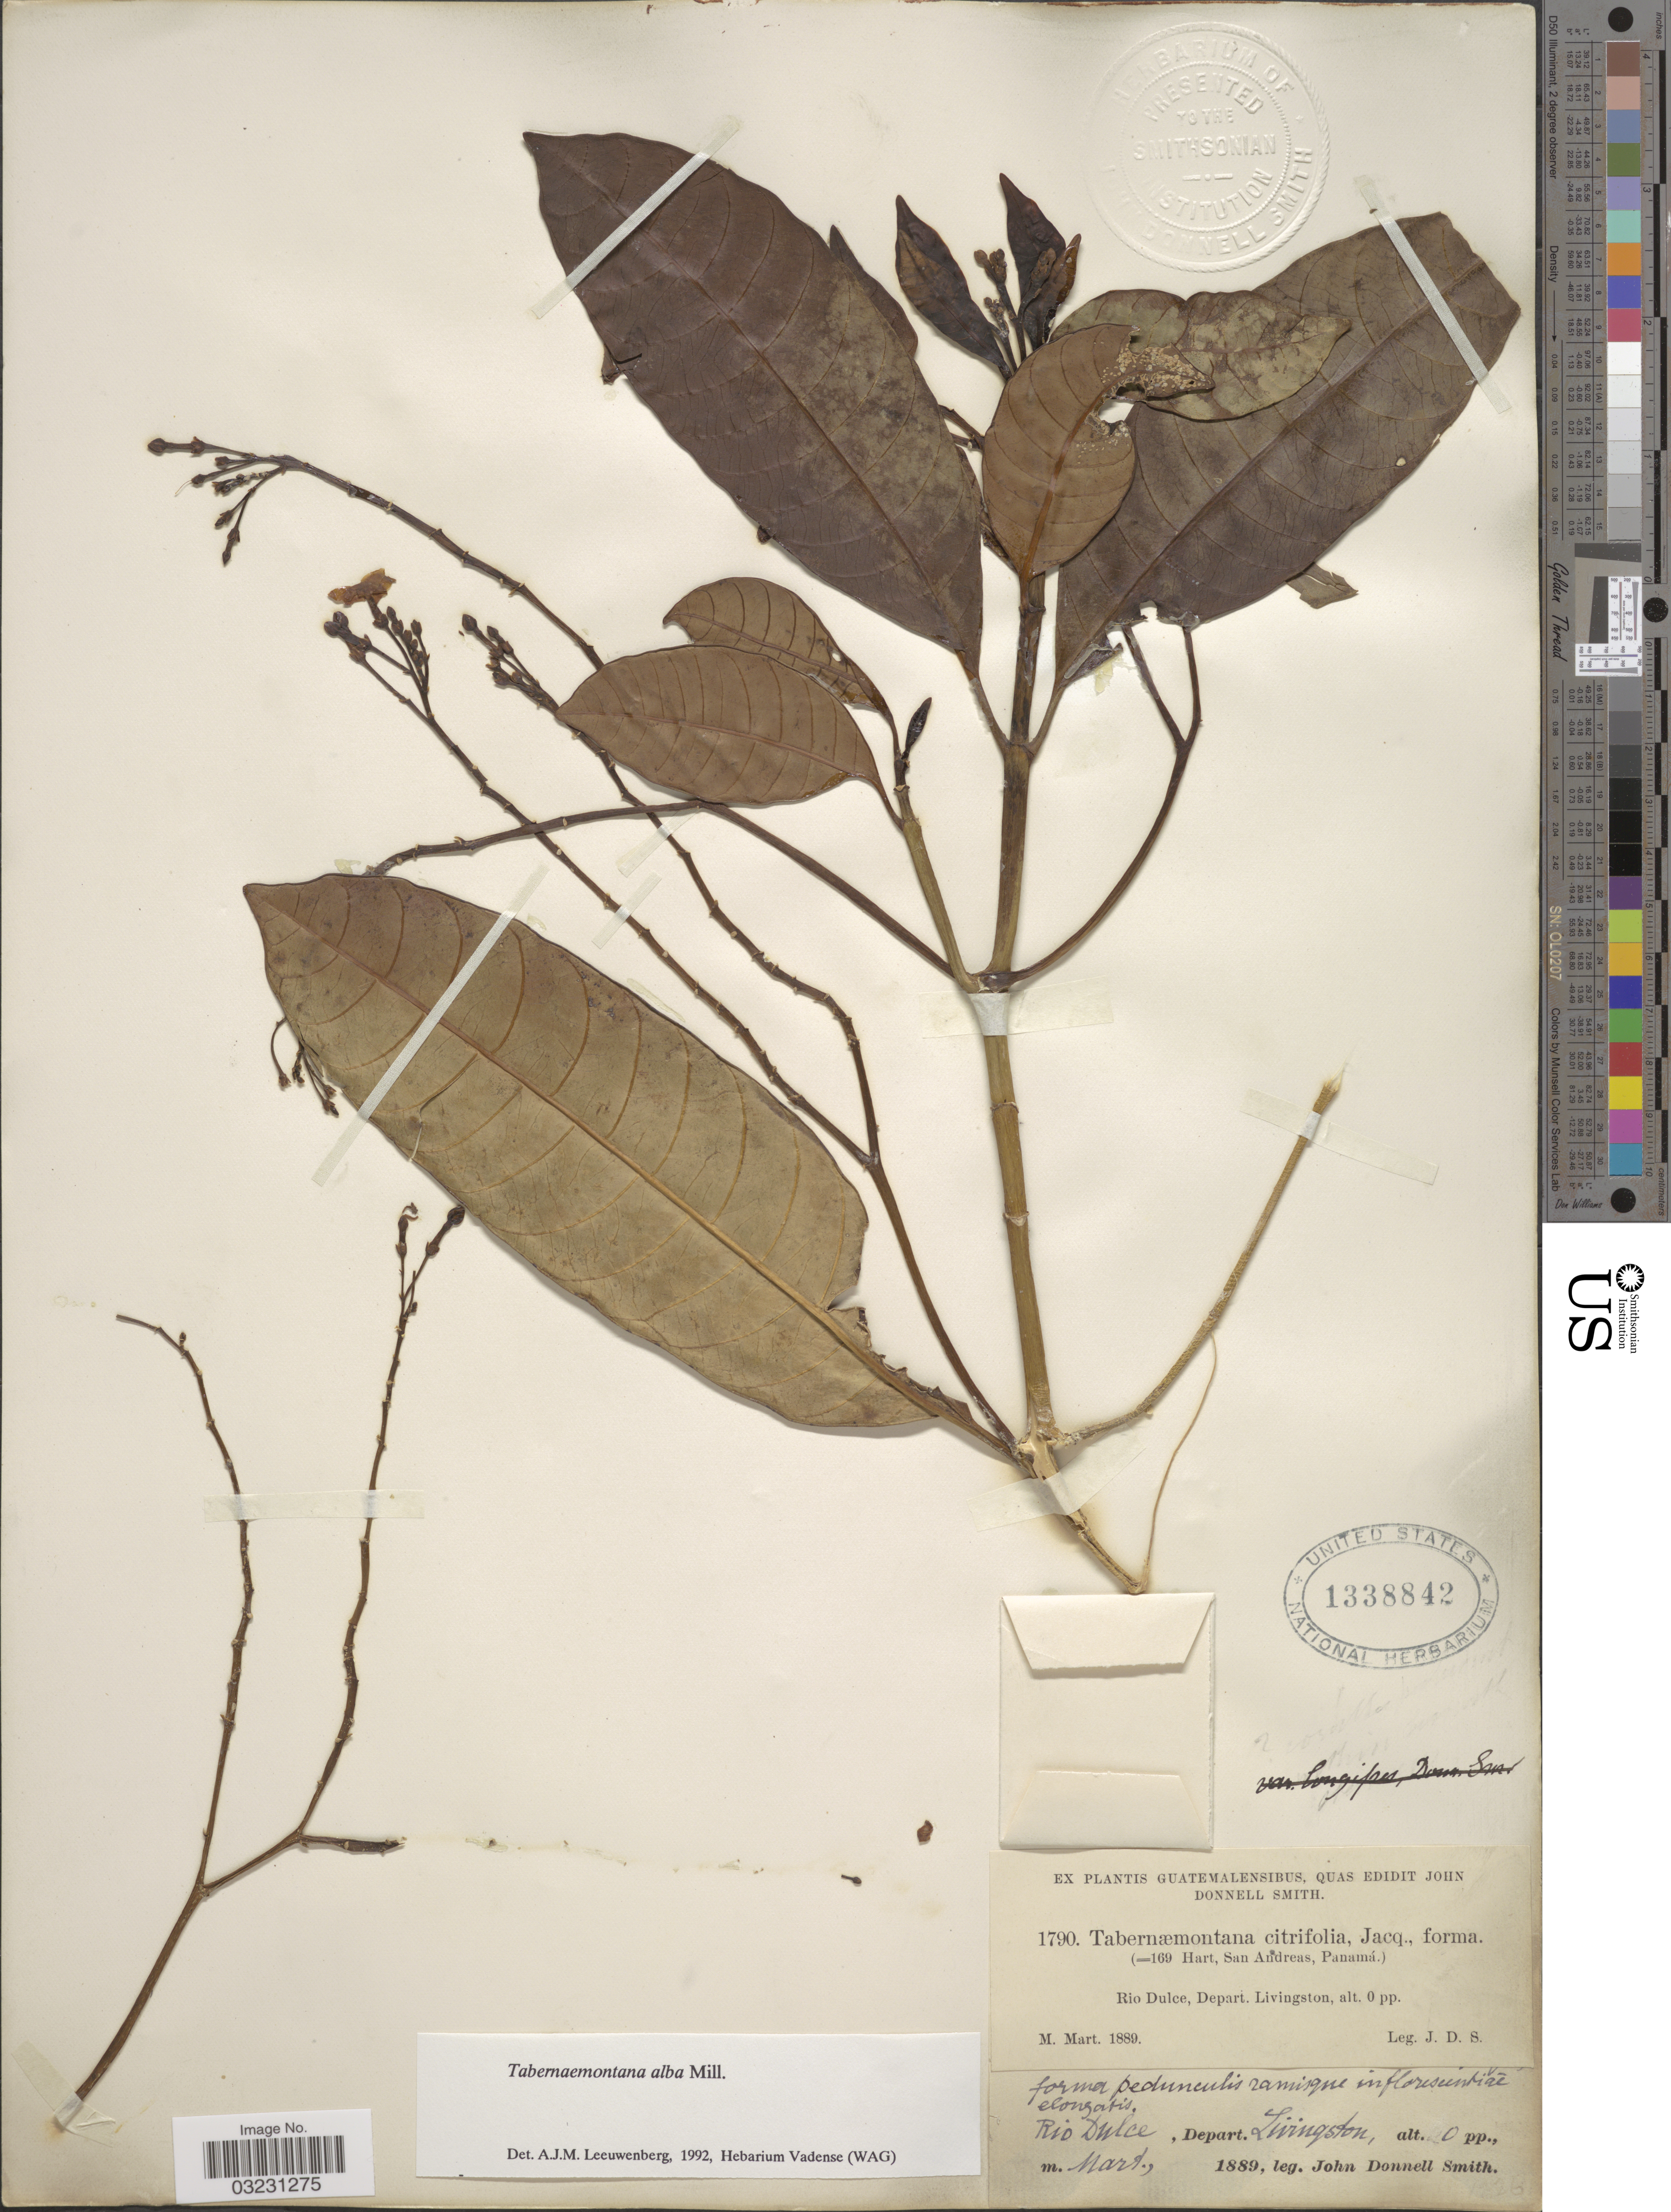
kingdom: Plantae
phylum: Tracheophyta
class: Magnoliopsida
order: Gentianales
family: Apocynaceae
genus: Tabernaemontana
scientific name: Tabernaemontana alba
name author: Mill.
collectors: J. Donnell Smith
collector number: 1790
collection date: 1889-03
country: Guatemala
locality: Rio Dulce, Depart. Livingston.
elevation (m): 0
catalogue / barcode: US 1338842